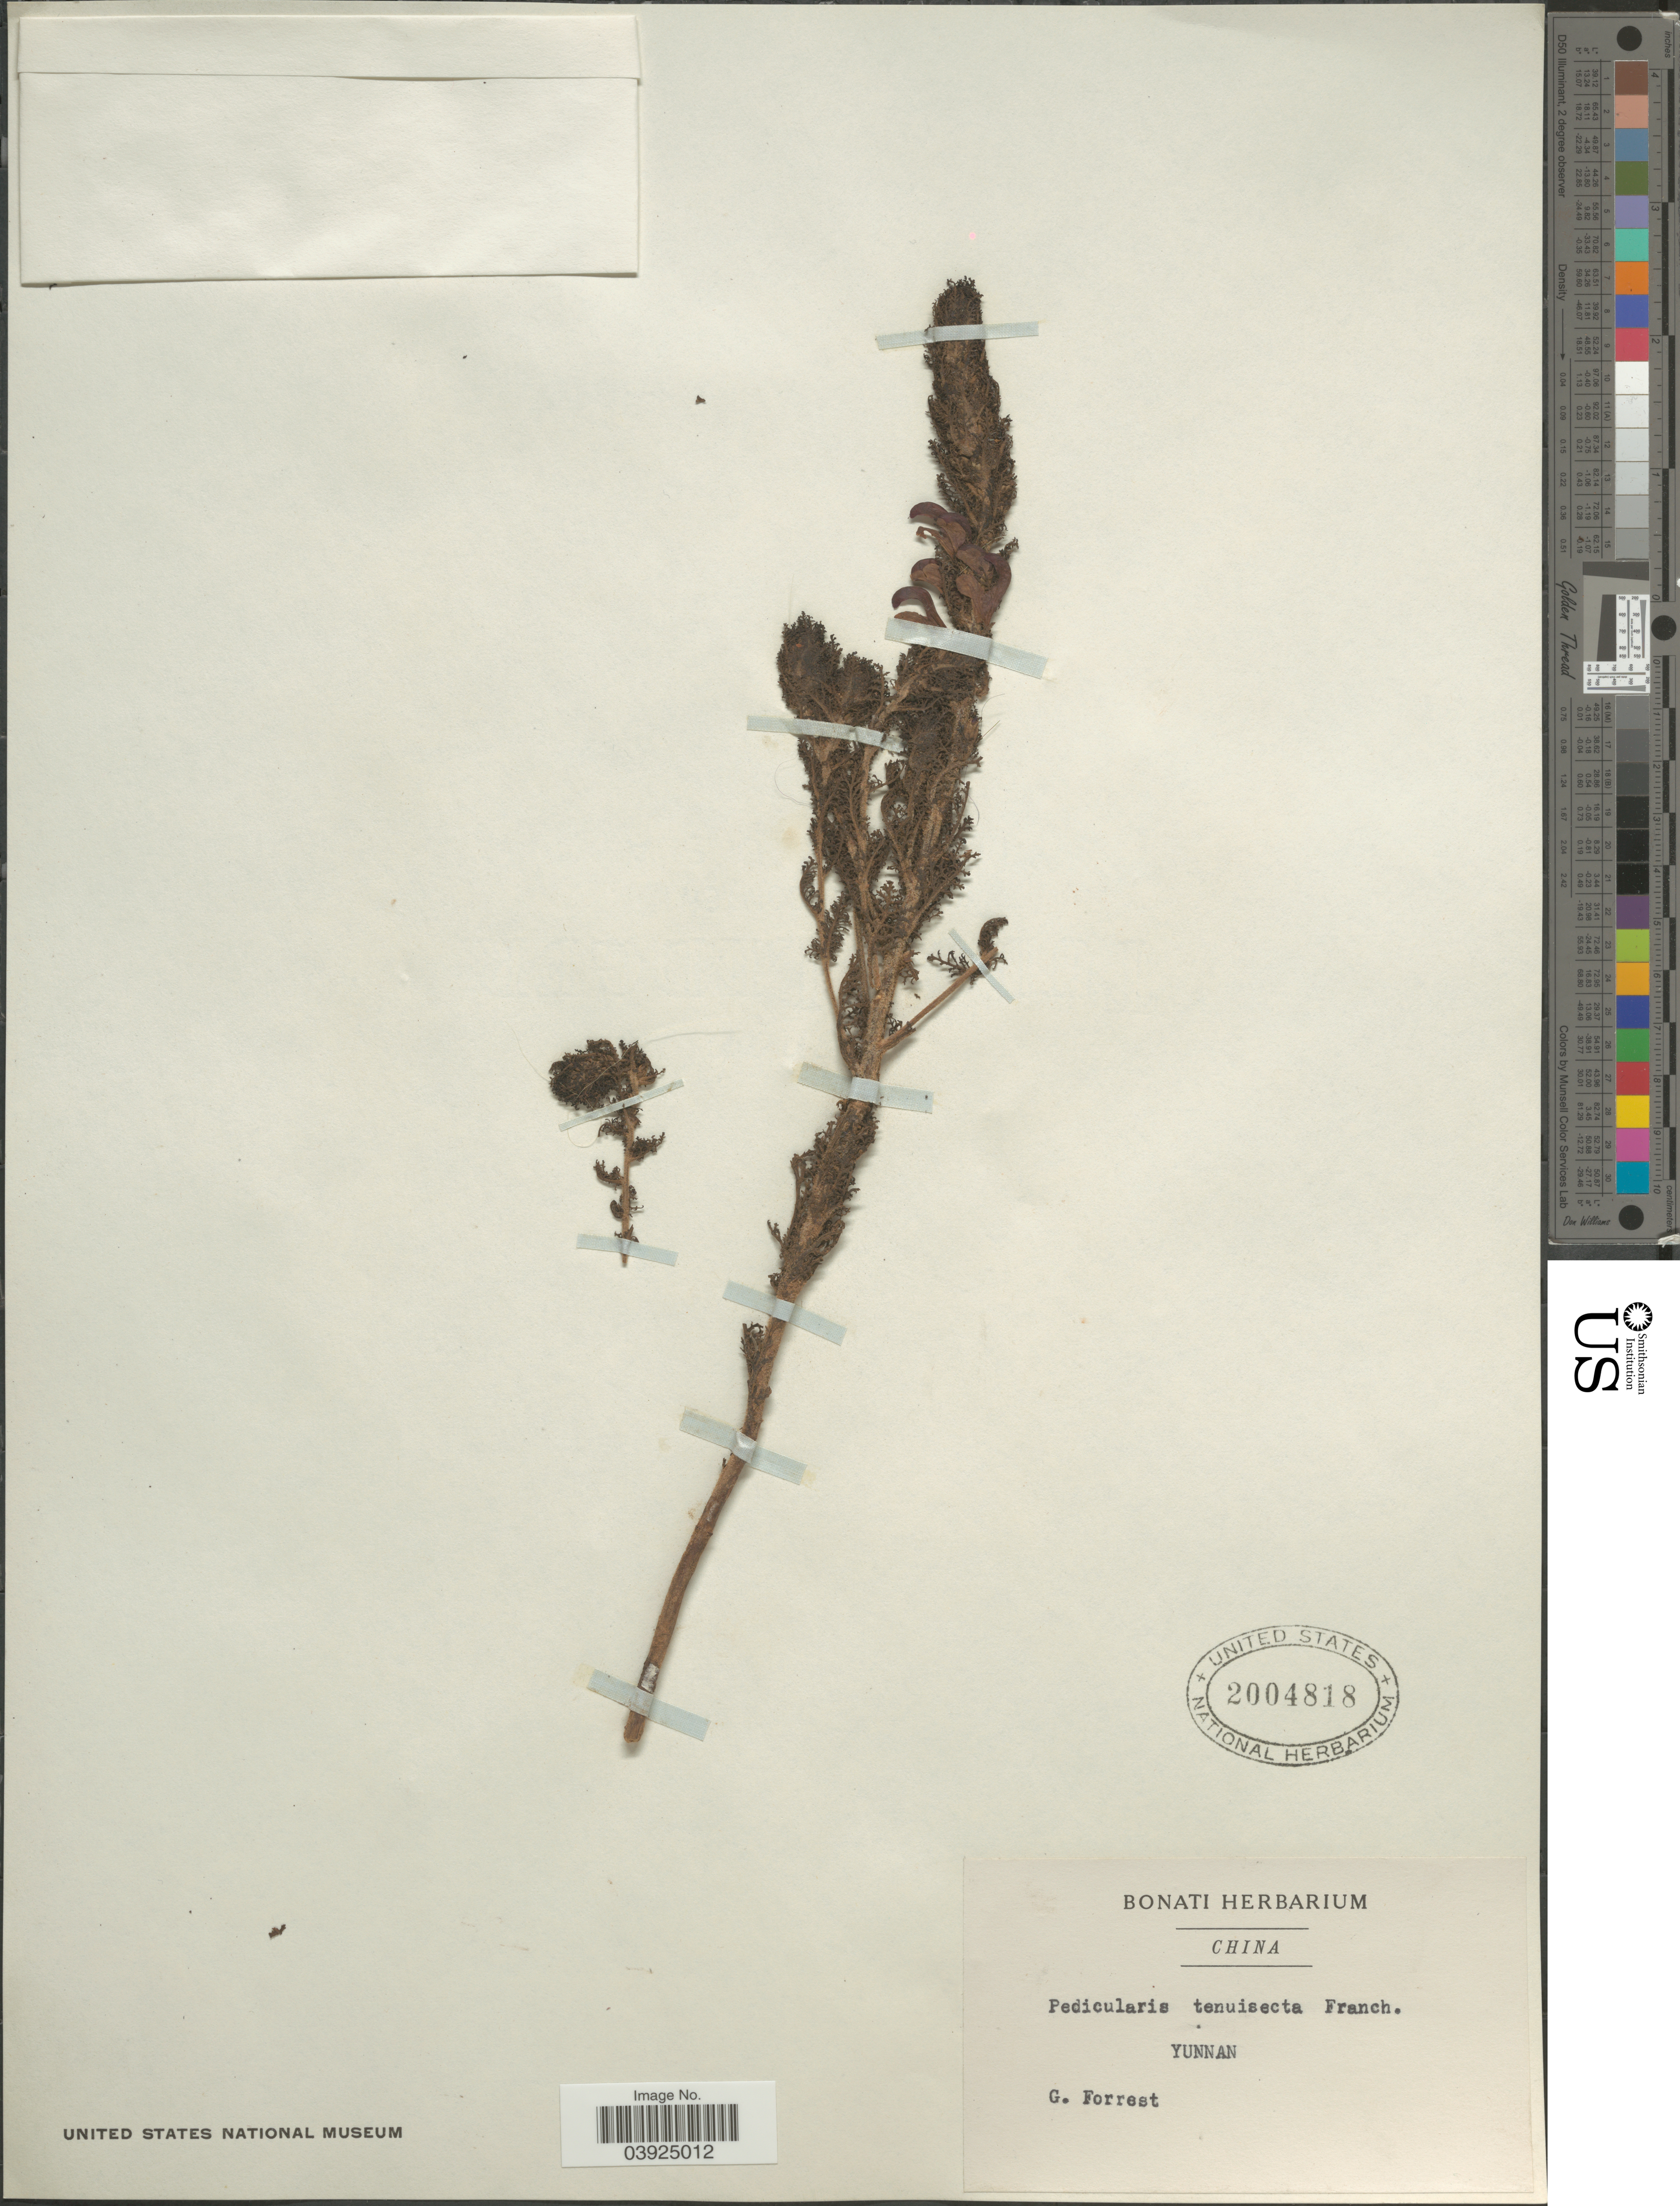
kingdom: Plantae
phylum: Tracheophyta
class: Magnoliopsida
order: Lamiales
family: Orobanchaceae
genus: Pedicularis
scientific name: Pedicularis tenuisecta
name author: Franch. ex Maxim.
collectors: G. Forrest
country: China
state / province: Yunnan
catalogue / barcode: US 2004818